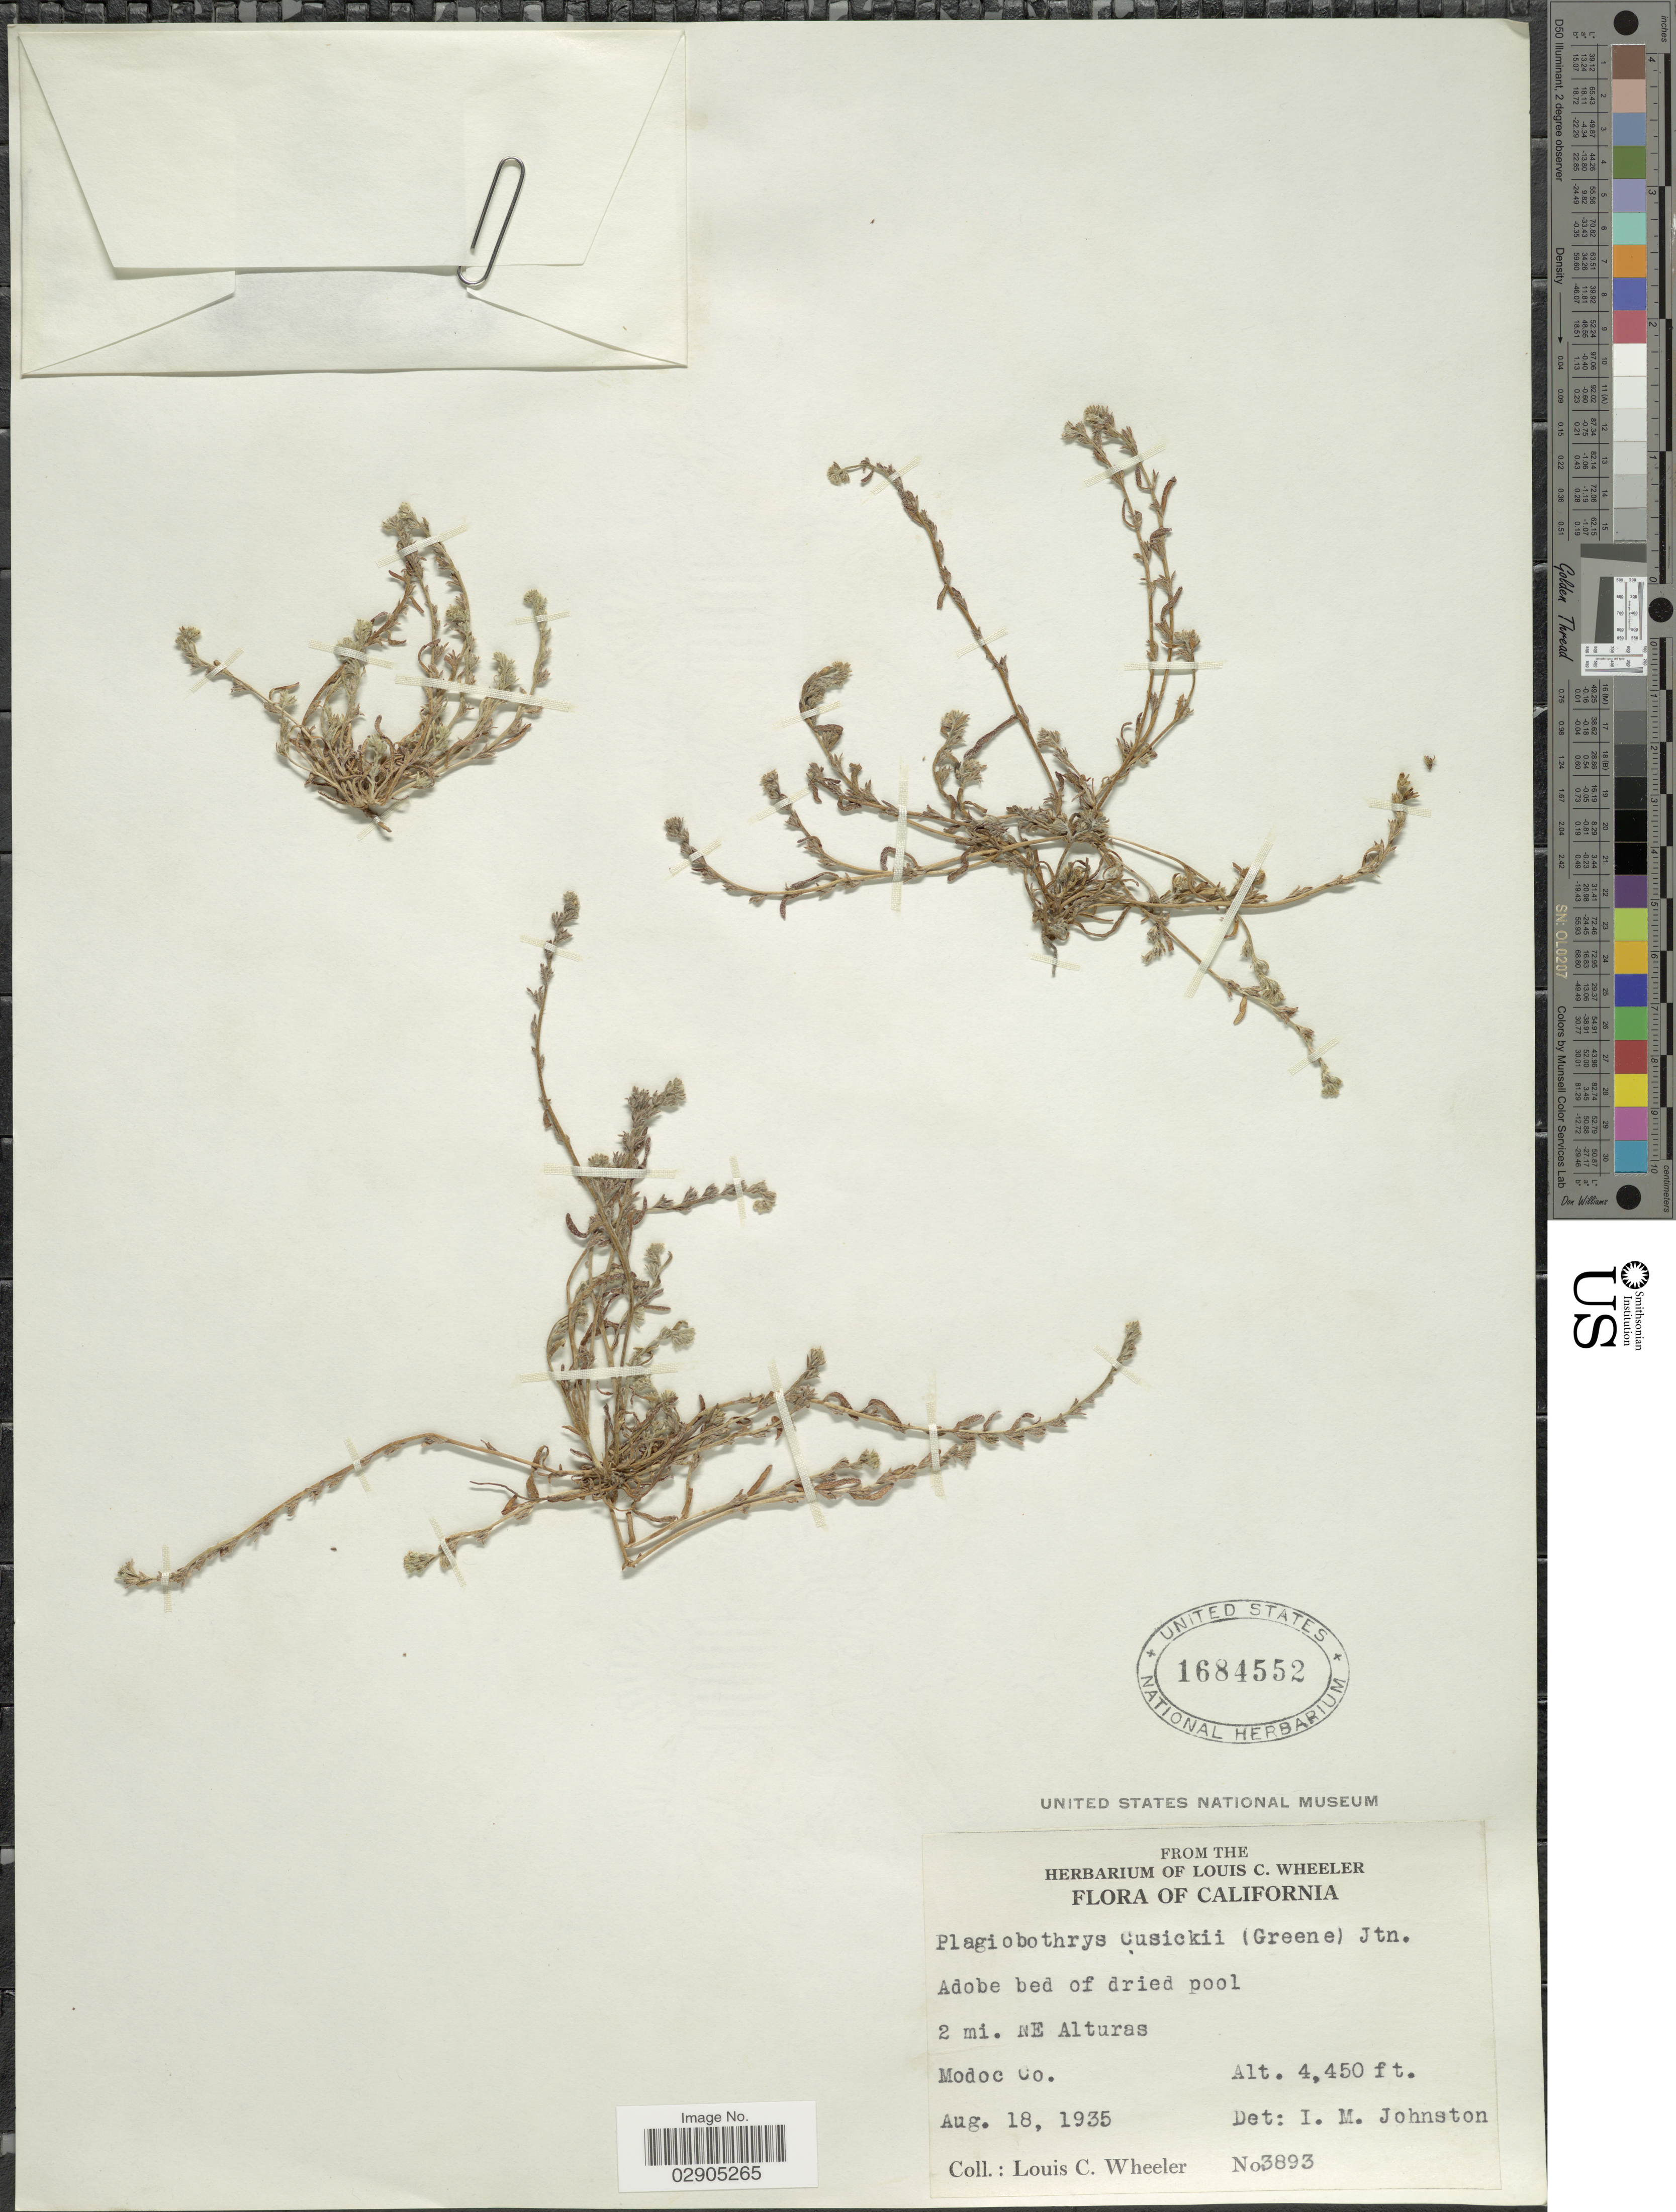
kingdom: Plantae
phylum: Tracheophyta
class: Magnoliopsida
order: Boraginales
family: Boraginaceae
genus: Allocarya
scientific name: Allocarya cusickii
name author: S.W. Greene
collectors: L. C. Wheeler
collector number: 3893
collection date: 1935-08-18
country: United States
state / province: California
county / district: Modoc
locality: Adobe bed of dried pool. 2 mi. NE Alturas. Modoc Co.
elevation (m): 1356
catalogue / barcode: US 1684552